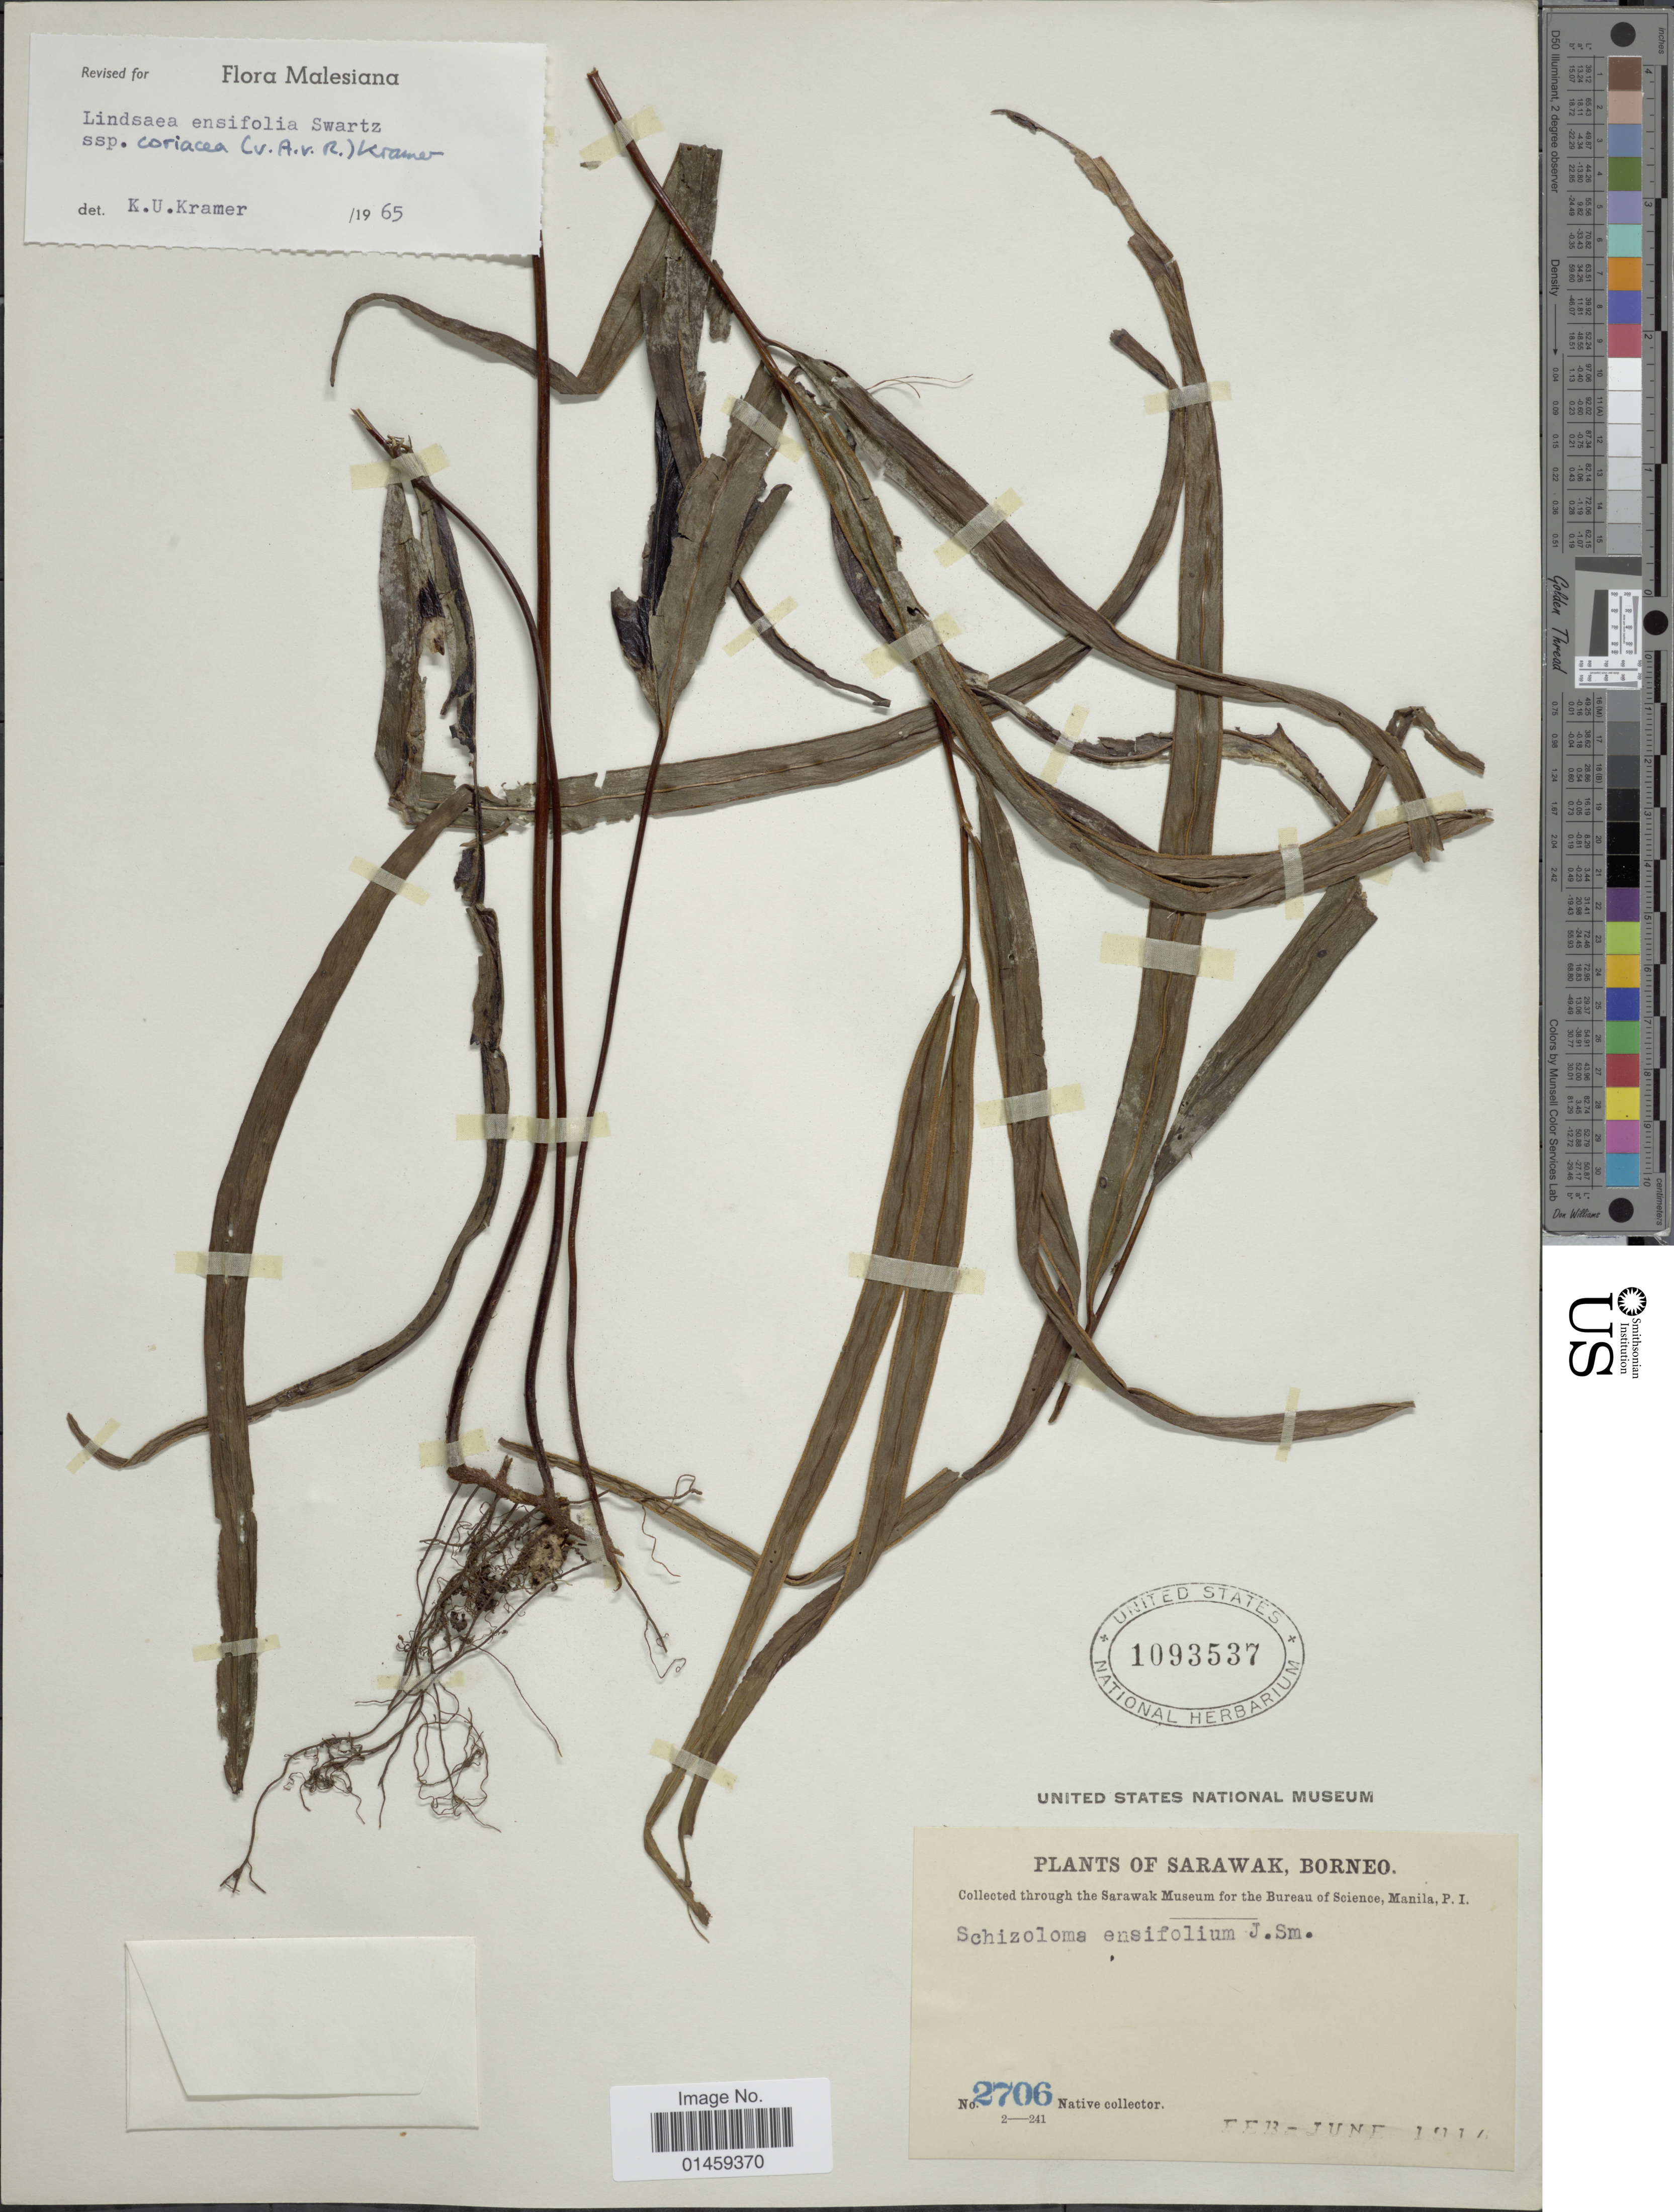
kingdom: Plantae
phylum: Tracheophyta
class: Polypodiopsida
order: Polypodiales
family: Lindsaeaceae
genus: Lindsaea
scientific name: Lindsaea ensifolia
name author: Sw.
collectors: Native collector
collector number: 2706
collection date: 1914-02/1914-06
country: Malaysia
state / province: Sarawak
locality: Borneo.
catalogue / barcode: US 1093537